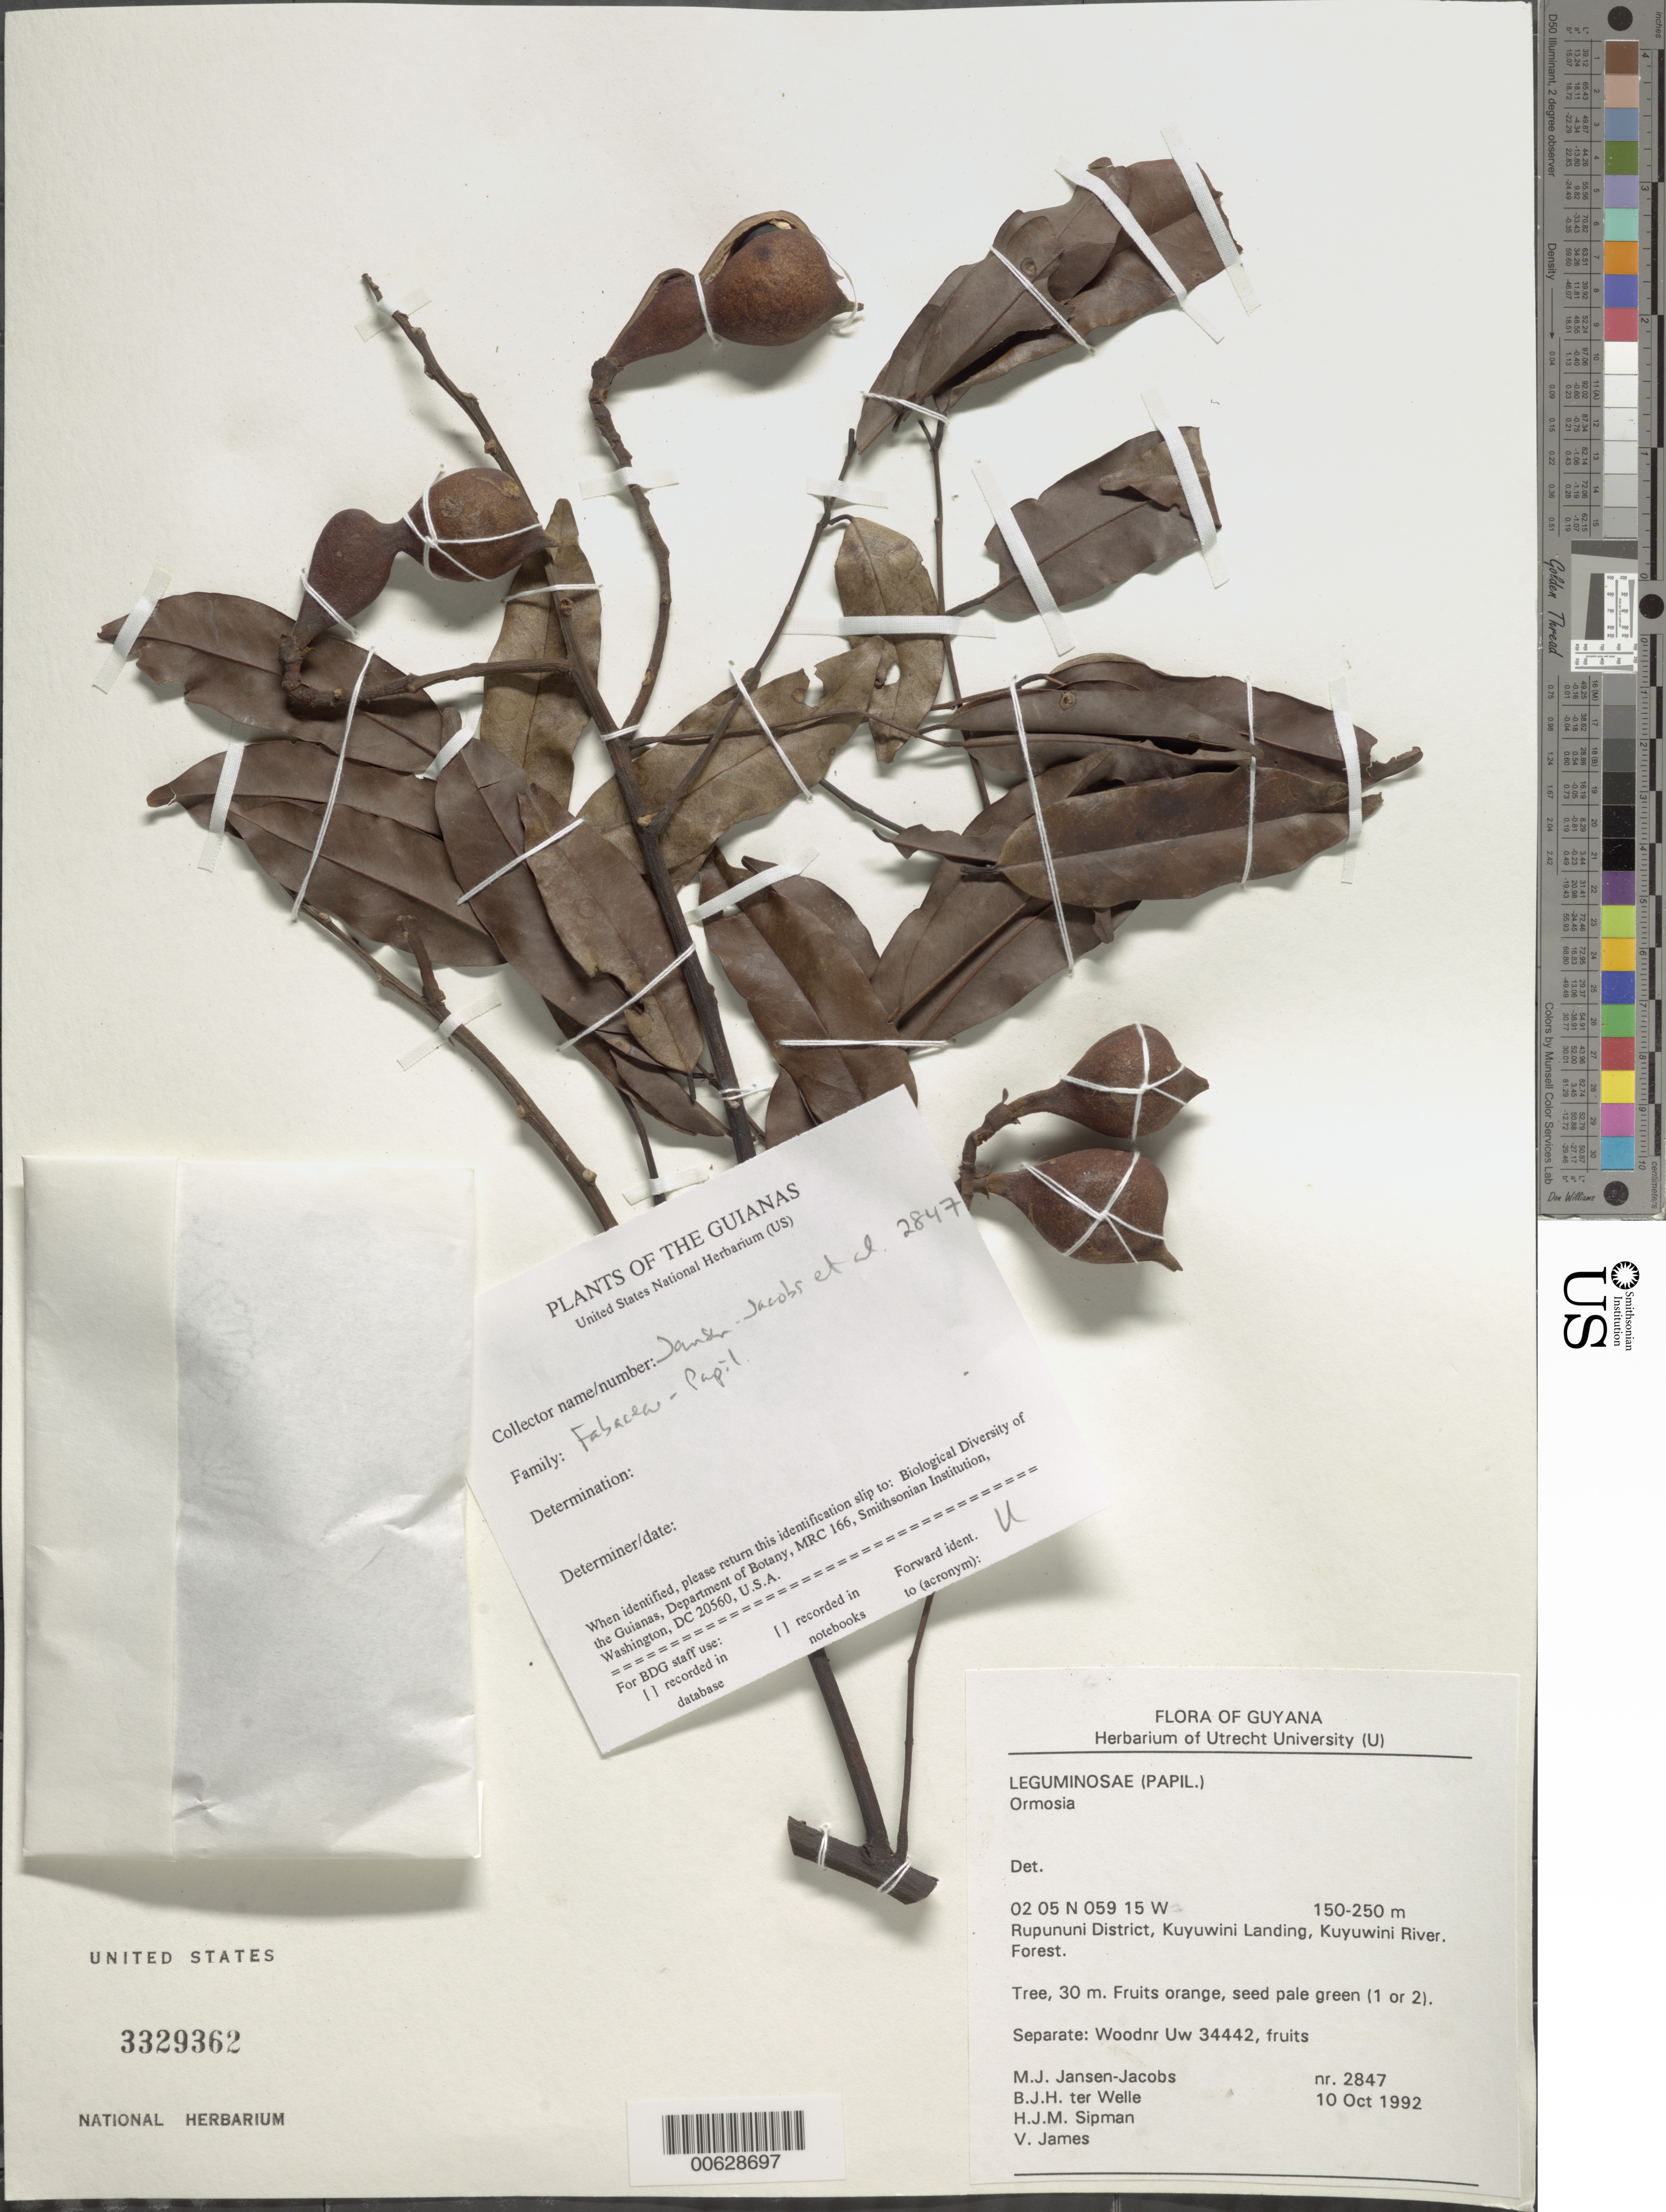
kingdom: Plantae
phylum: Tracheophyta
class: Magnoliopsida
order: Fabales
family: Fabaceae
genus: Ormosia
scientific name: Ormosia sp.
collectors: M. J. Jansen-Jacobs, B. Welle, H. J. M. Sipman & V. James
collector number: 2847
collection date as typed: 10-Oct-92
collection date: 1992-10-10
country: Guyana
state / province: U. Takutu-U. Essequibo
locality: Kuyuwini Landing, Kuyuwini River, Rupununi District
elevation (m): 150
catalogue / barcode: US 3329362